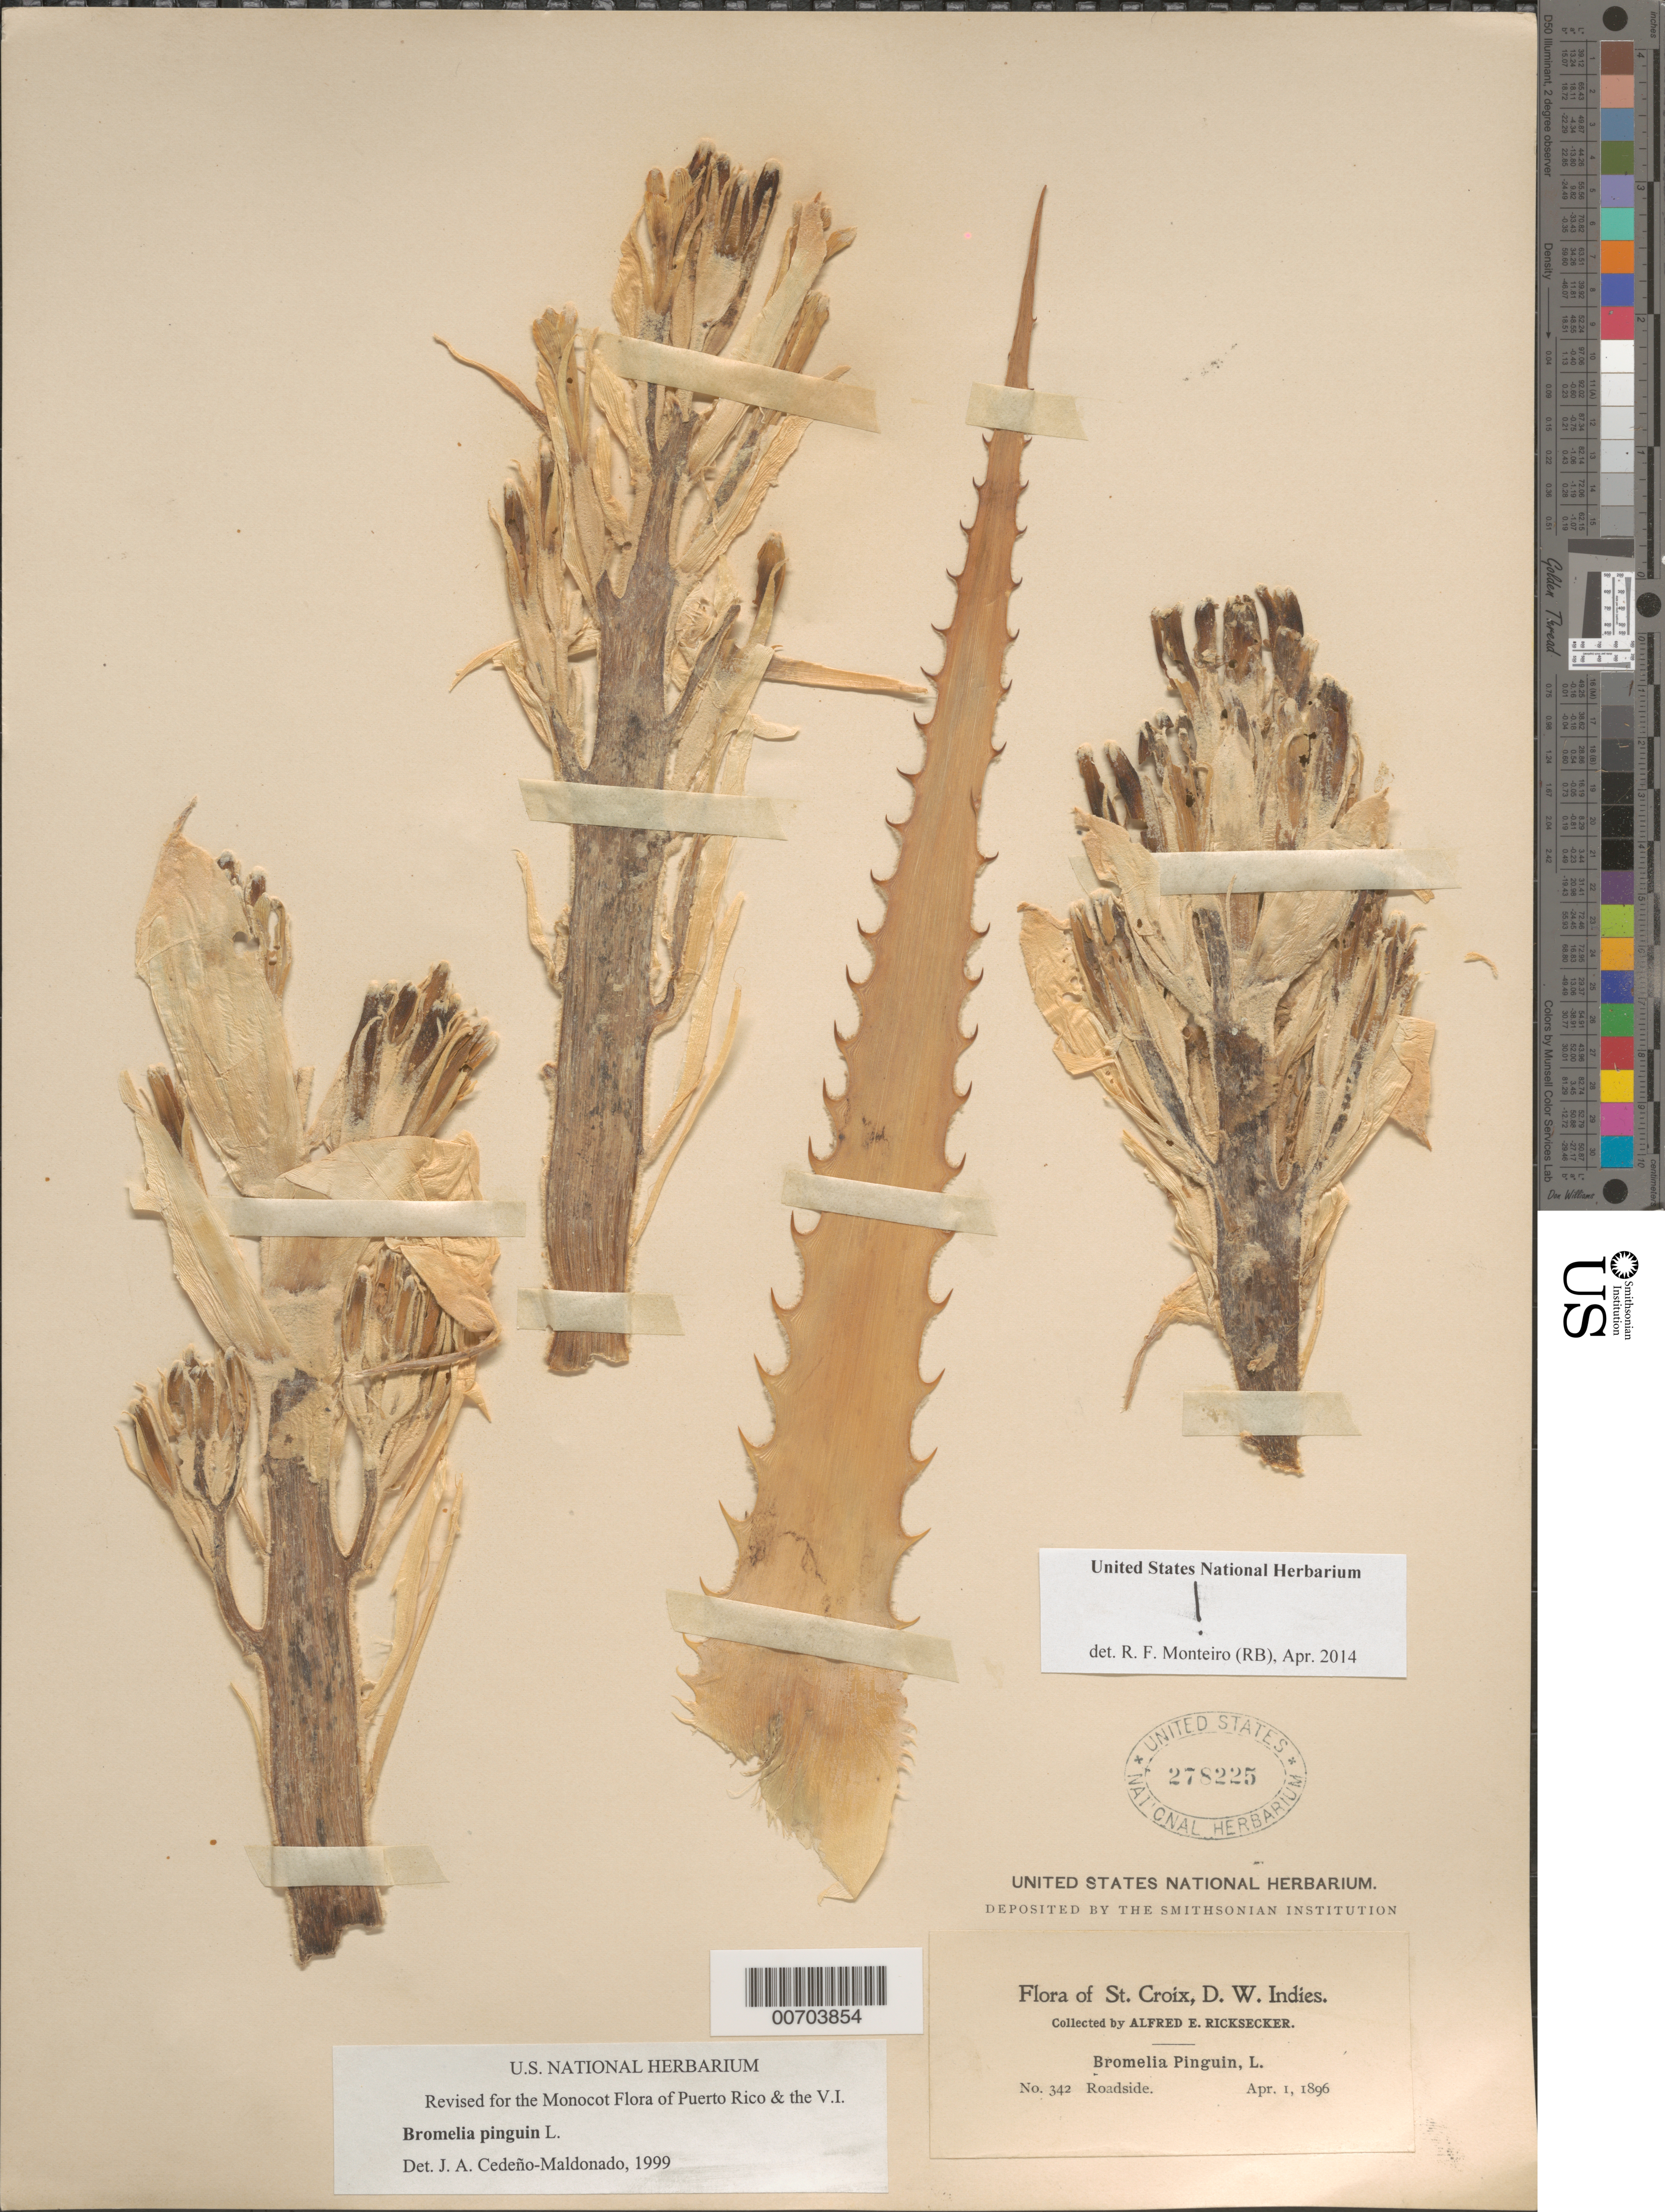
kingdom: Plantae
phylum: Tracheophyta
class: Liliopsida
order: Poales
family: Bromeliaceae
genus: Bromelia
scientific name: Bromelia pinguin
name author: L.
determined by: Cedeño-Maldonado, J. A.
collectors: A. E. Ricksecker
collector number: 342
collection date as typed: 01 Apr 1896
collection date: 1896-04-01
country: U.S. Virgin Islands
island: St. Croix Island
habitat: roadside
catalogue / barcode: US 278225